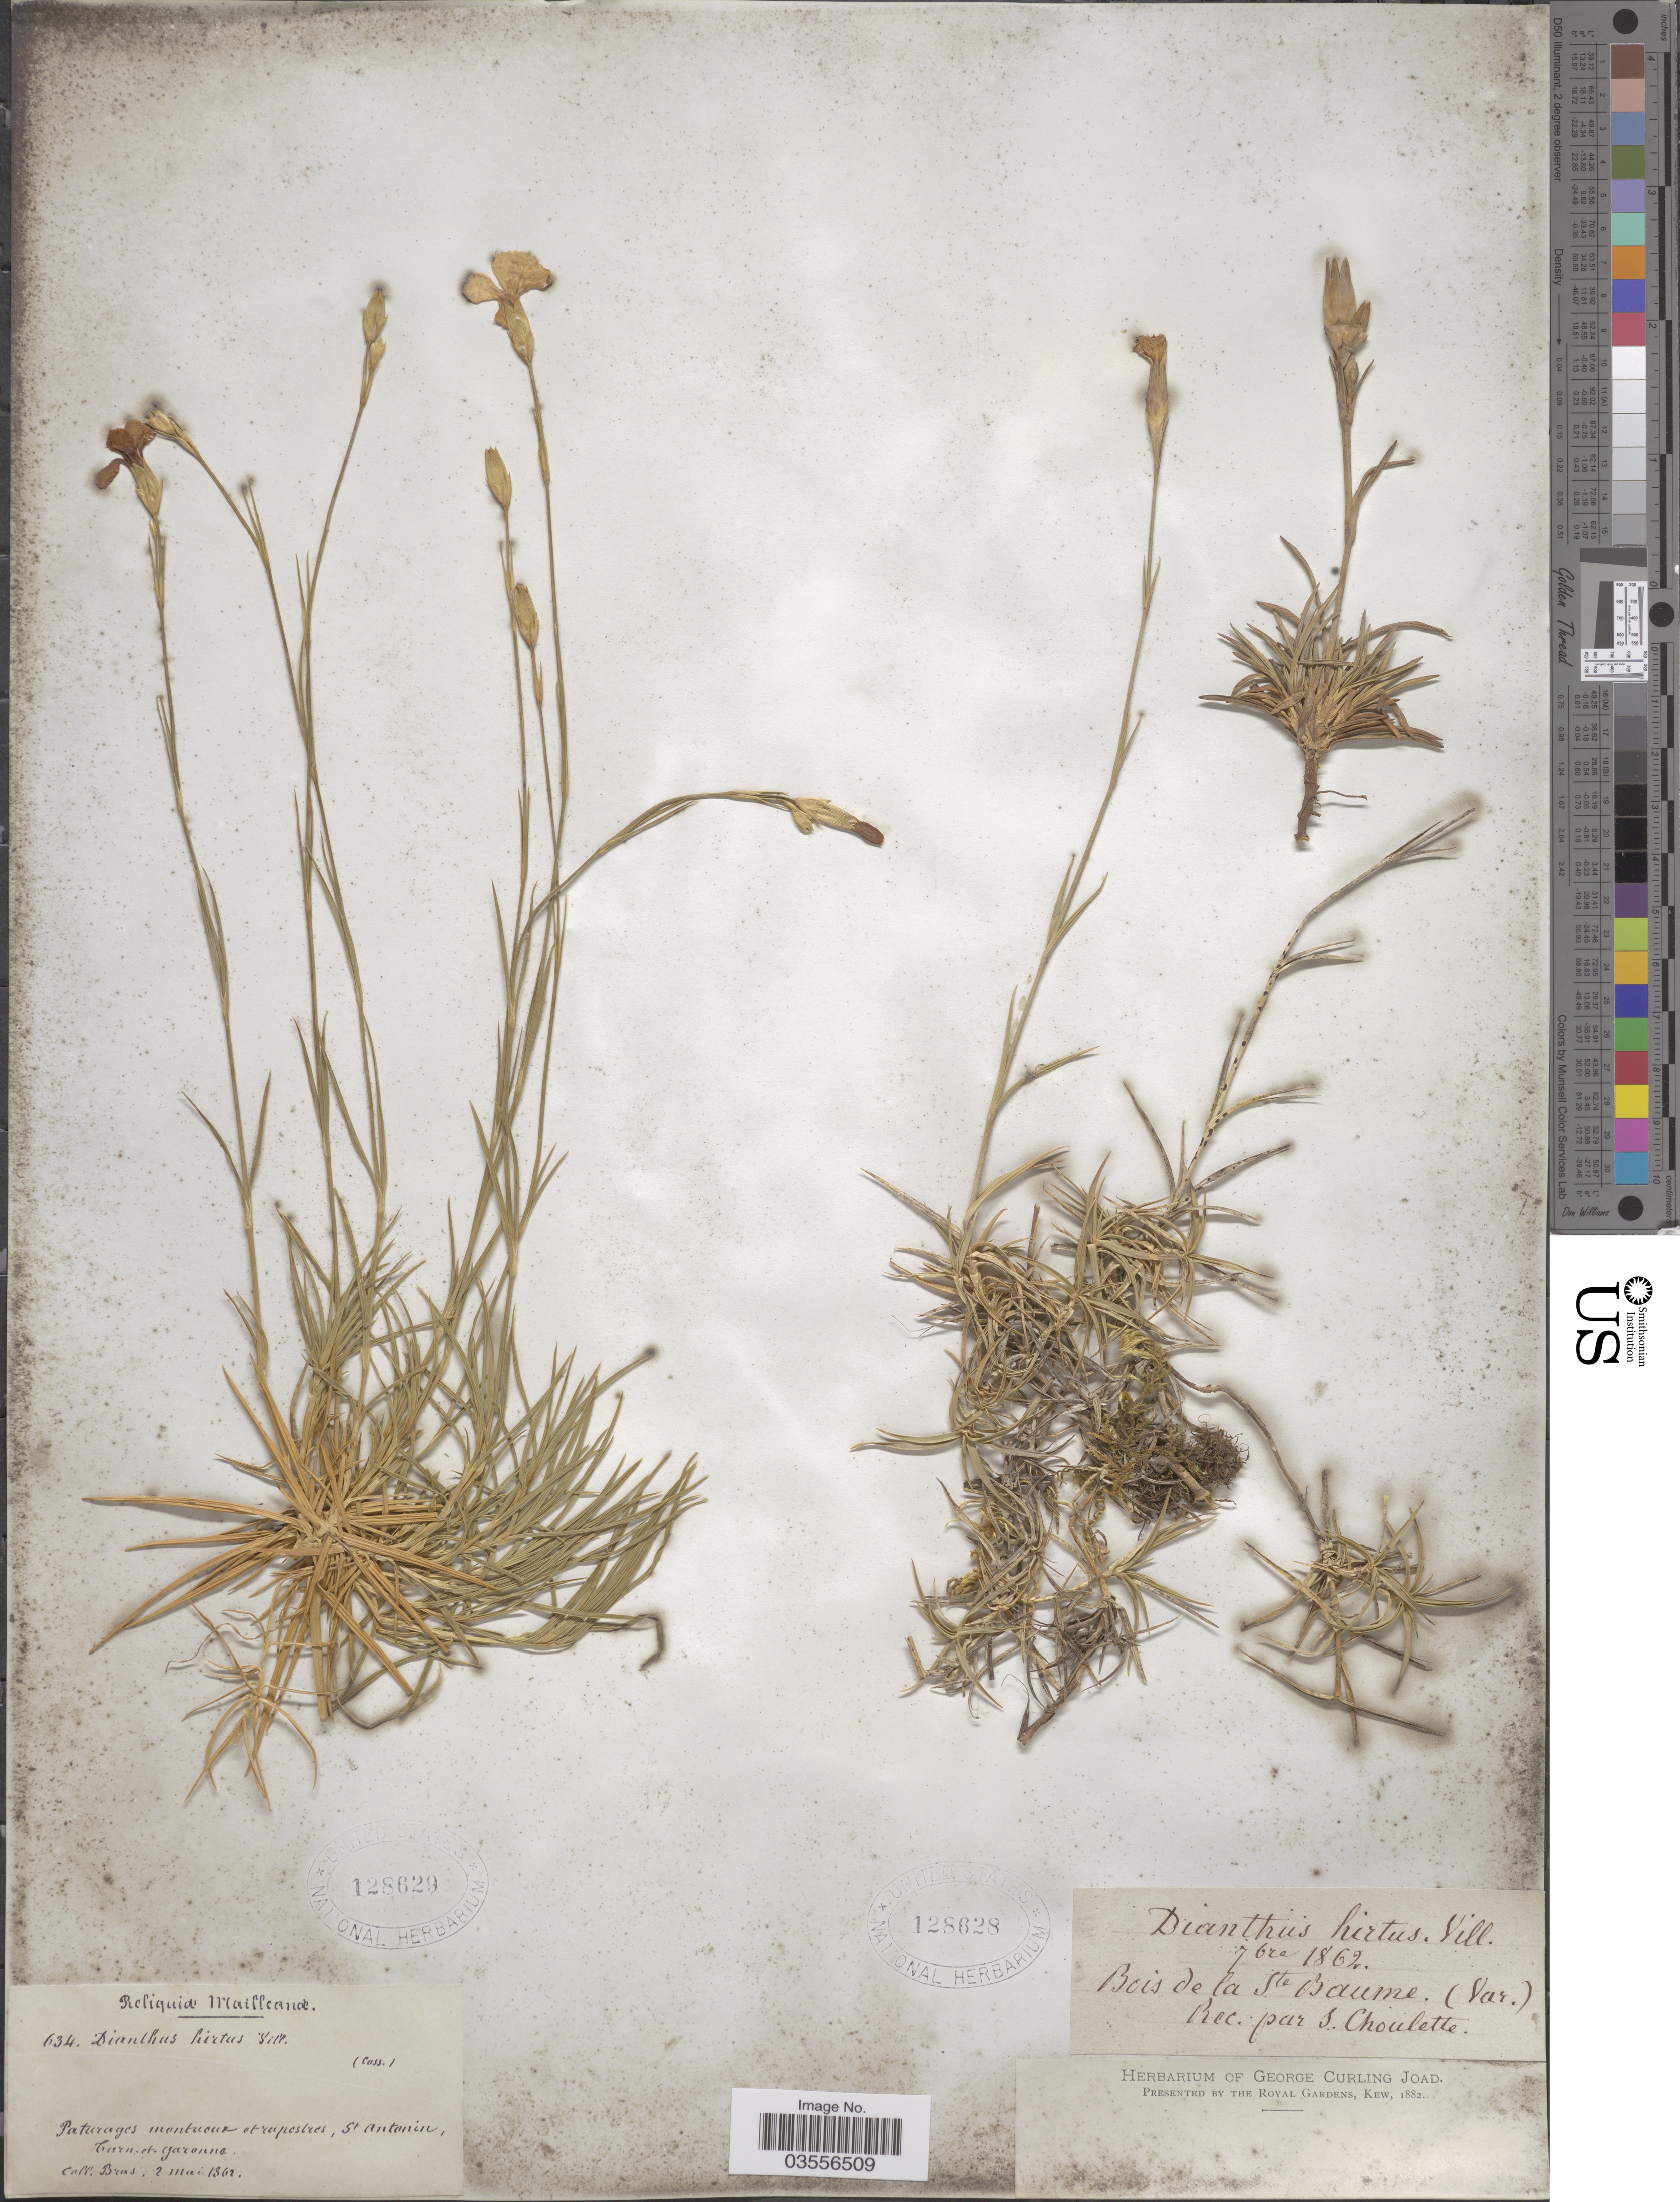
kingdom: Plantae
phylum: Tracheophyta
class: Magnoliopsida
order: Caryophyllales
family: Caryophyllaceae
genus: Dianthus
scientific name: Dianthus hirtus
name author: Lam.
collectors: J. Choulette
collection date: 1862-09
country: France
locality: Bois de la Ste Baume (Var.).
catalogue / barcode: US 128628-2